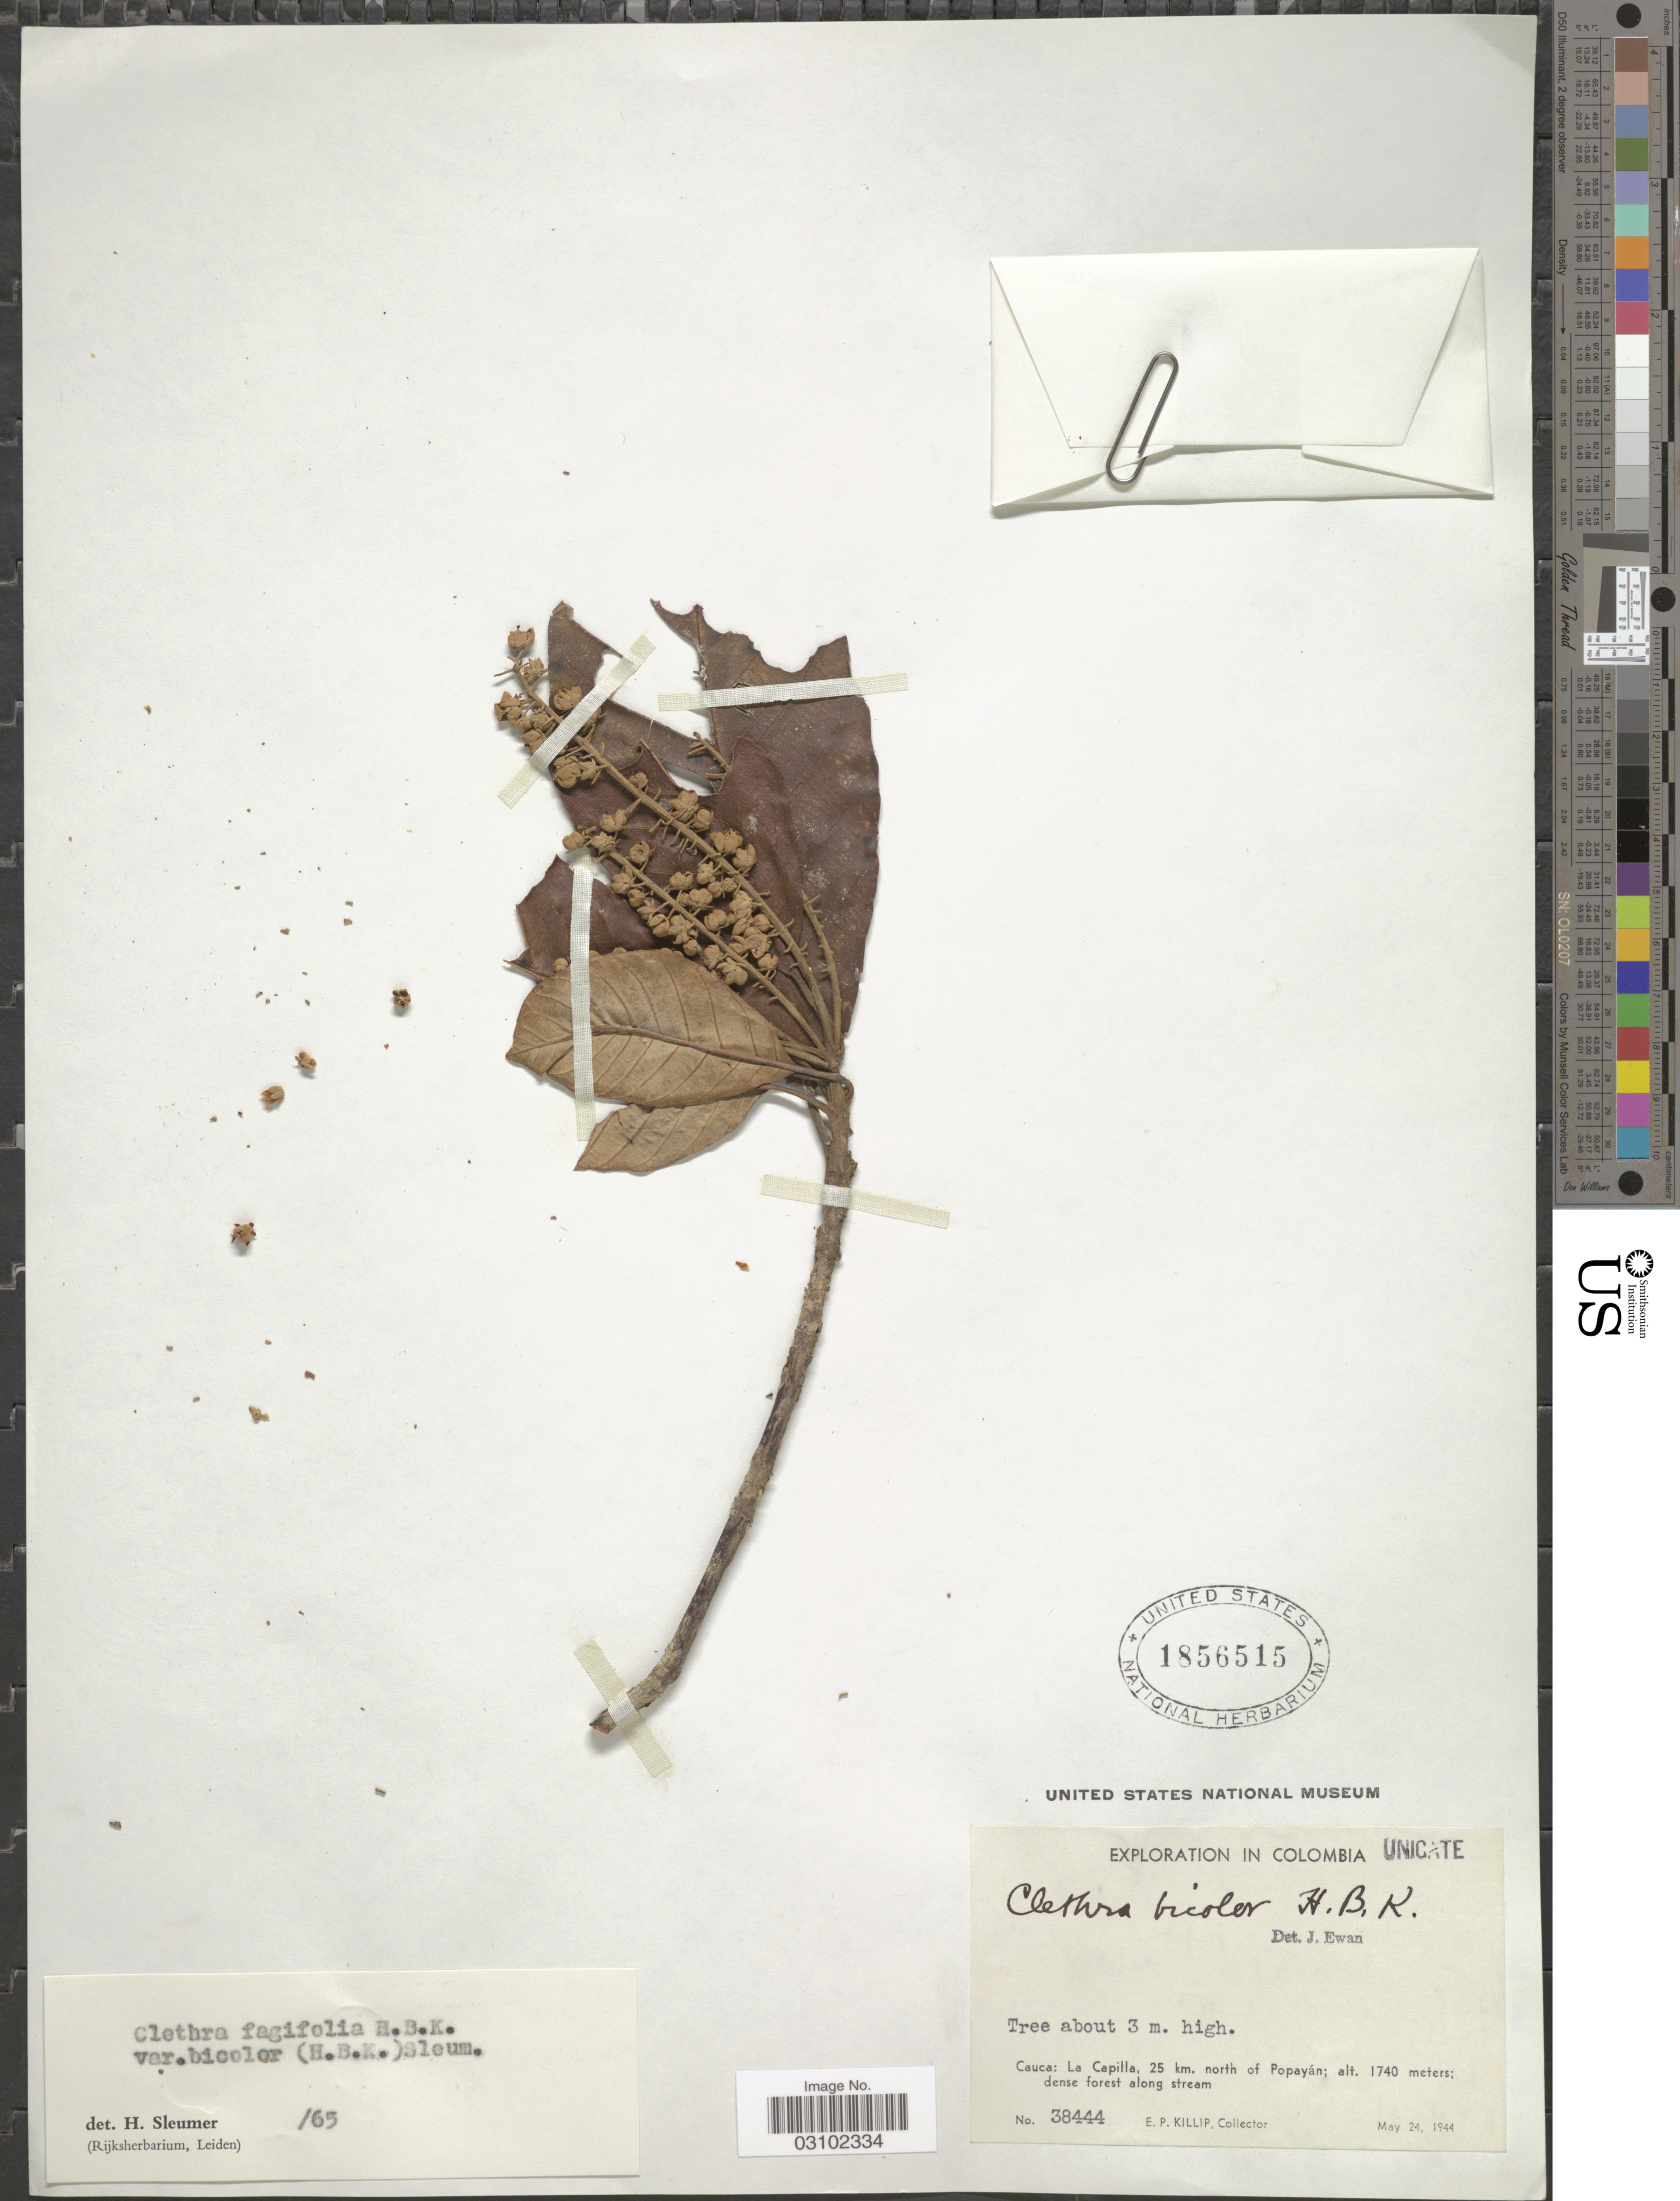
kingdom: Plantae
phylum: Tracheophyta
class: Magnoliopsida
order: Ericales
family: Clethraceae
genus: Clethra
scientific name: Clethra fagifolia var. bicolor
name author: Kunth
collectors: E. P. Killip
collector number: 38444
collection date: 1944-05-24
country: Colombia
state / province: Cauca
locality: La Capilla, 25 km. north of Popayán.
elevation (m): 1740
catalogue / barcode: US 1856515